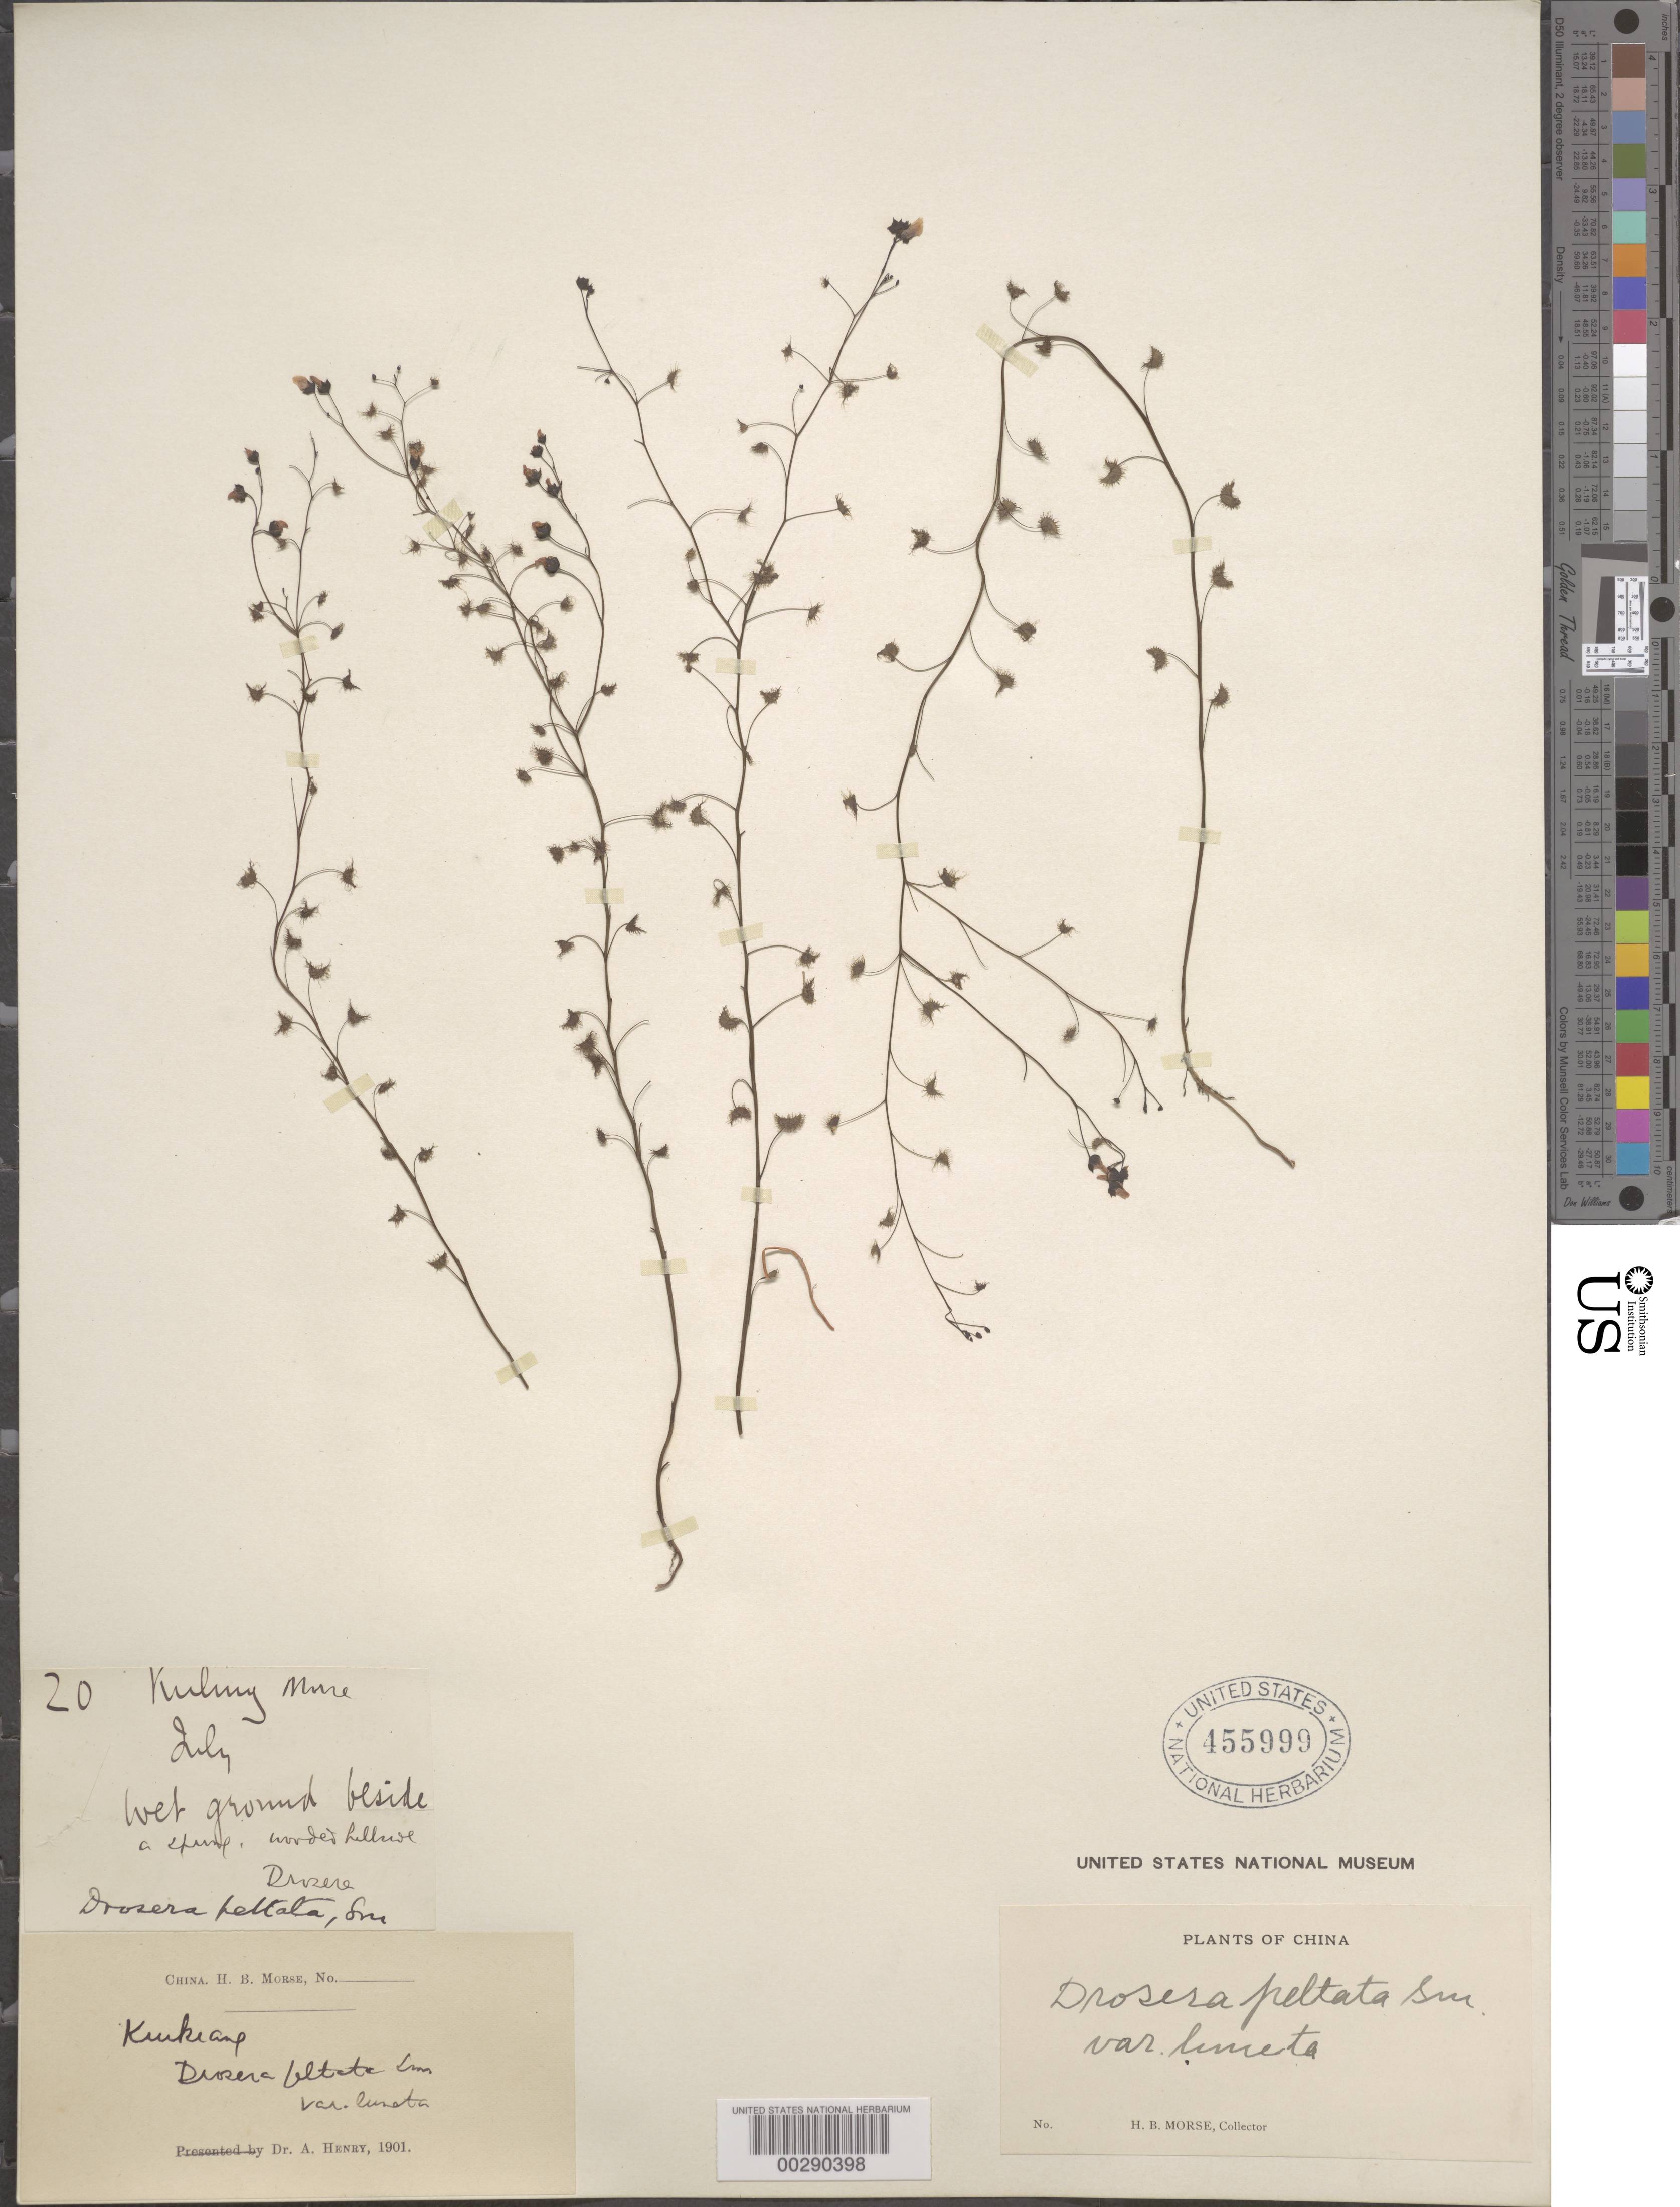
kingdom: Plantae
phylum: Tracheophyta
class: Magnoliopsida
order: Caryophyllales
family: Droseraceae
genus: Drosera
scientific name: Drosera peltata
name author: Sm. ex Willd.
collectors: H. Morse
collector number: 20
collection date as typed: Jul 1901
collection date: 1901-07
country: China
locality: Kuling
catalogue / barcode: US 455999